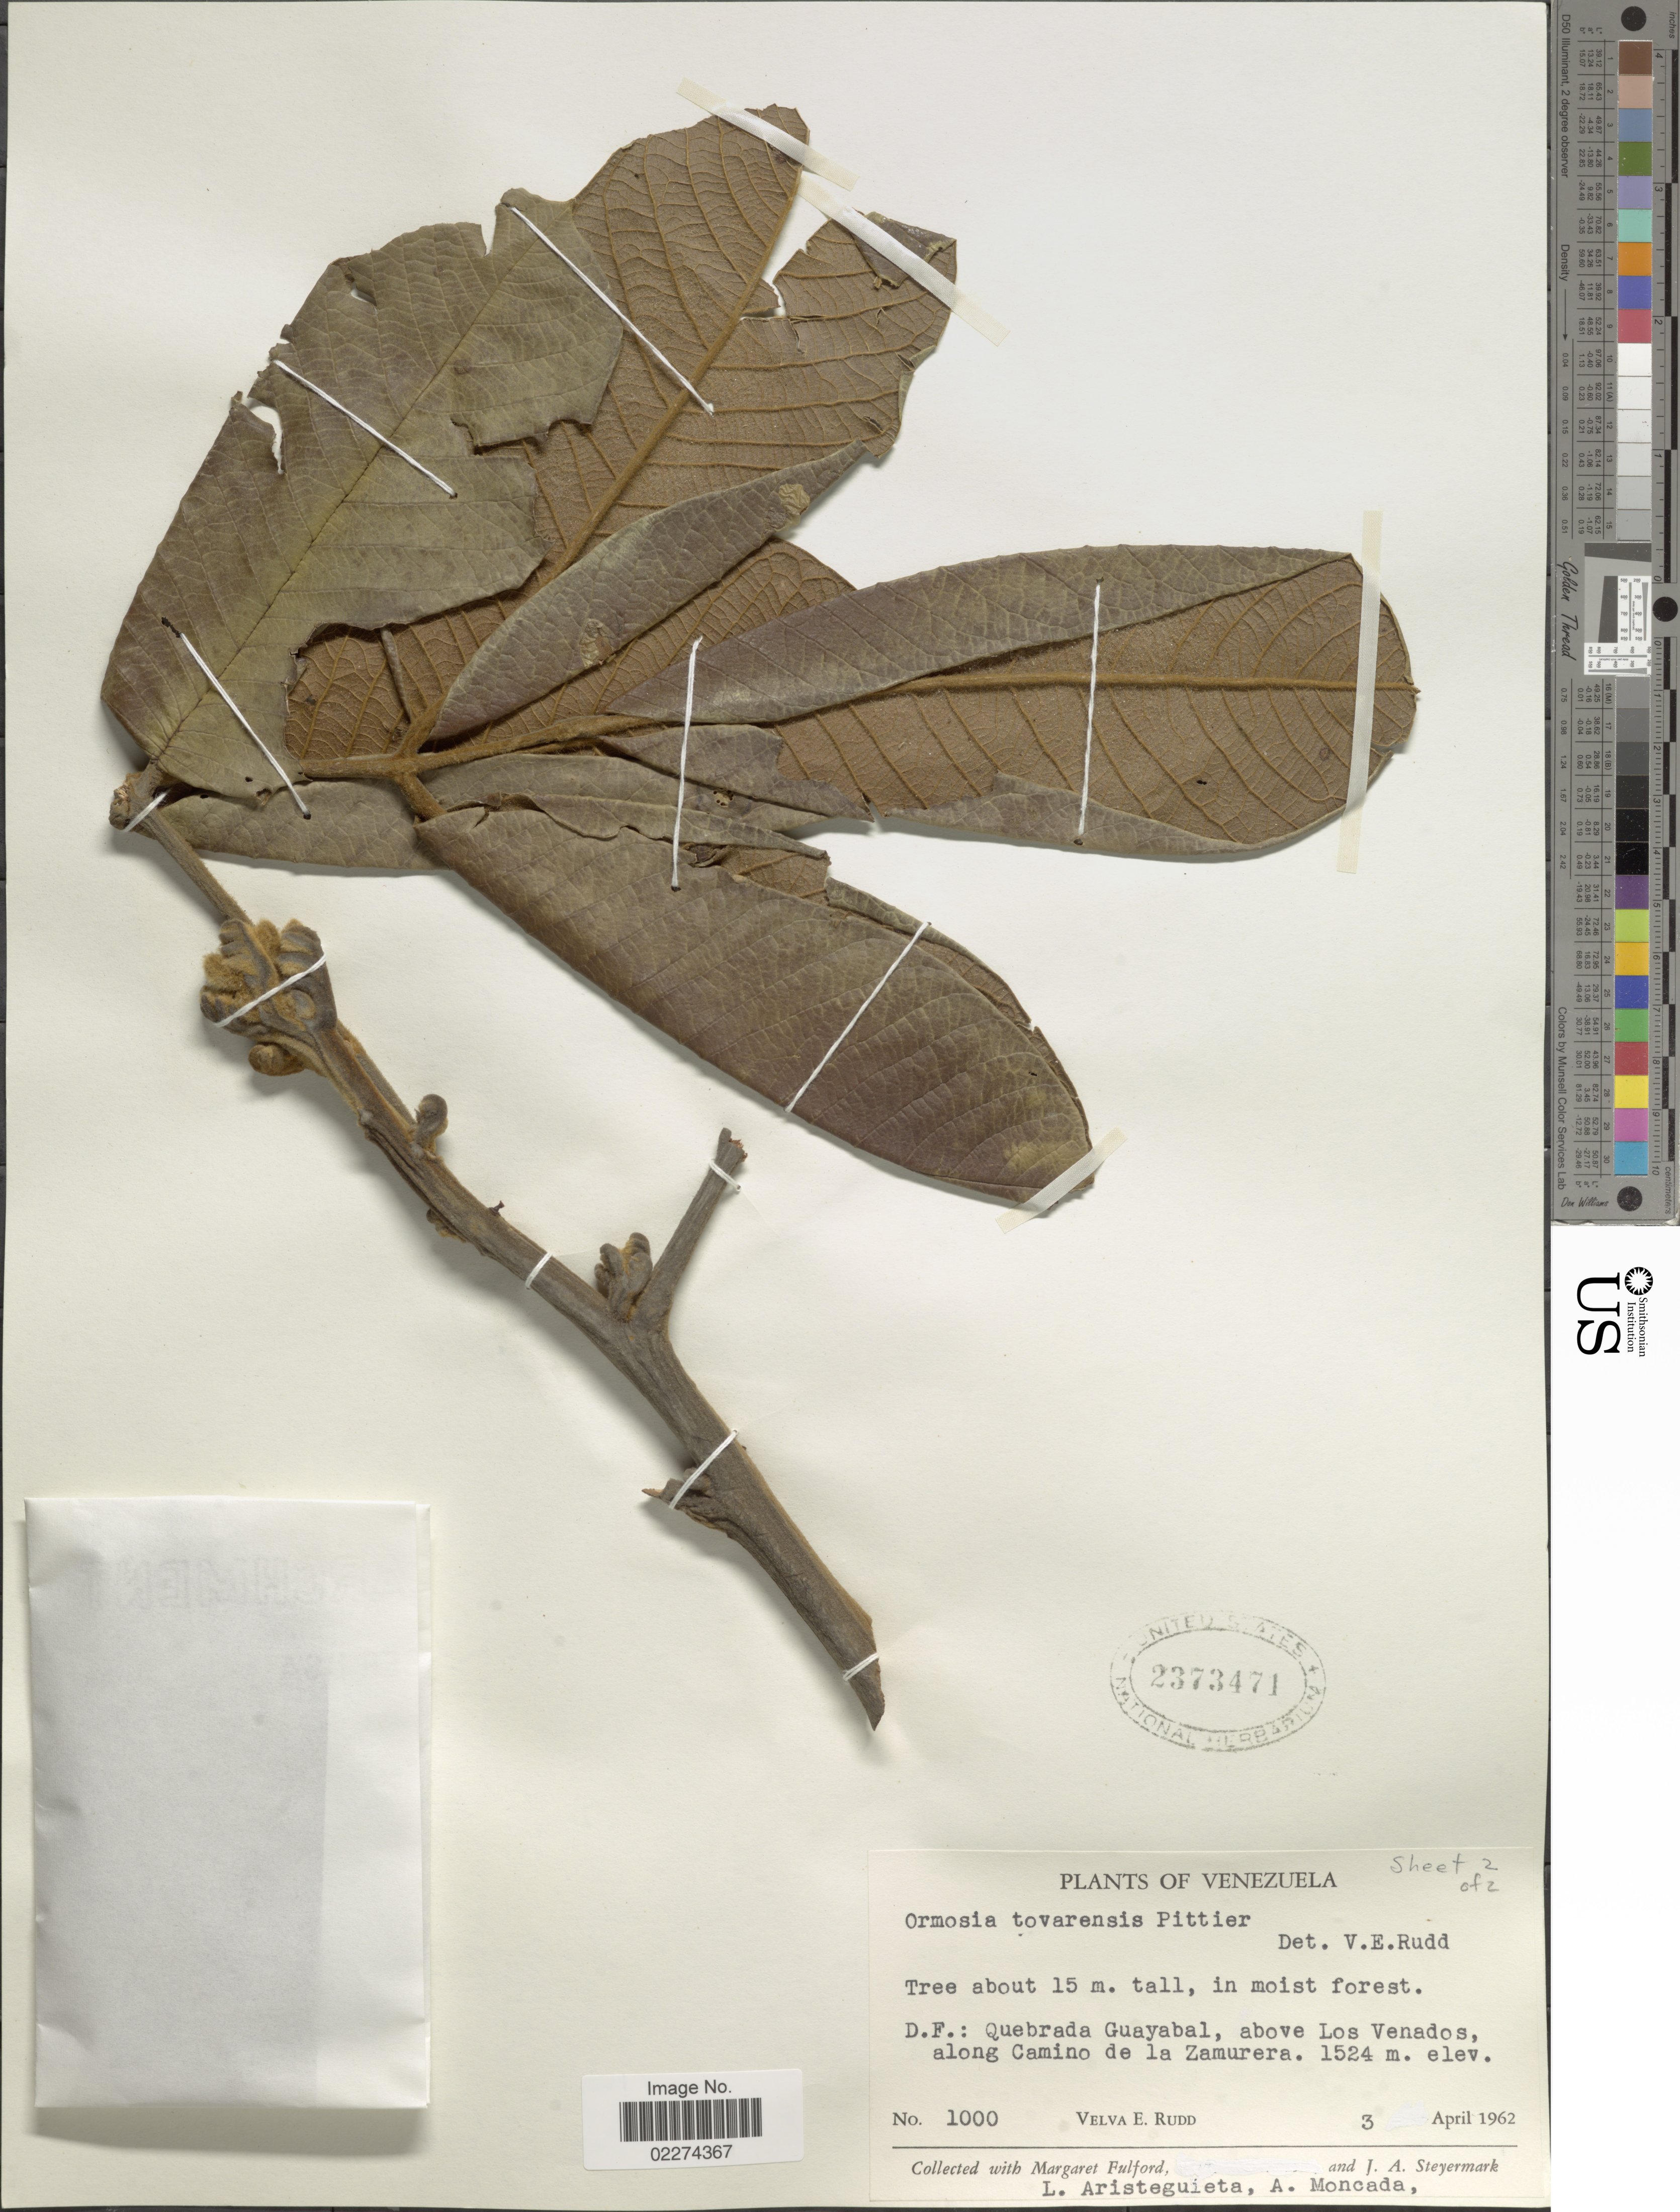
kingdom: Plantae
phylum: Tracheophyta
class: Magnoliopsida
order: Fabales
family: Fabaceae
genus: Ormosia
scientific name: Ormosia tovarensis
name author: Pittier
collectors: V. E. Rudd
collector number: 1000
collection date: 1962-04-03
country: Venezuela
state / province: Distrito Federal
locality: D.F.: Quebrada Guayabal, above Los Venados, along Camino de la Zamurera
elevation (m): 1524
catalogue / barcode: US 2373471